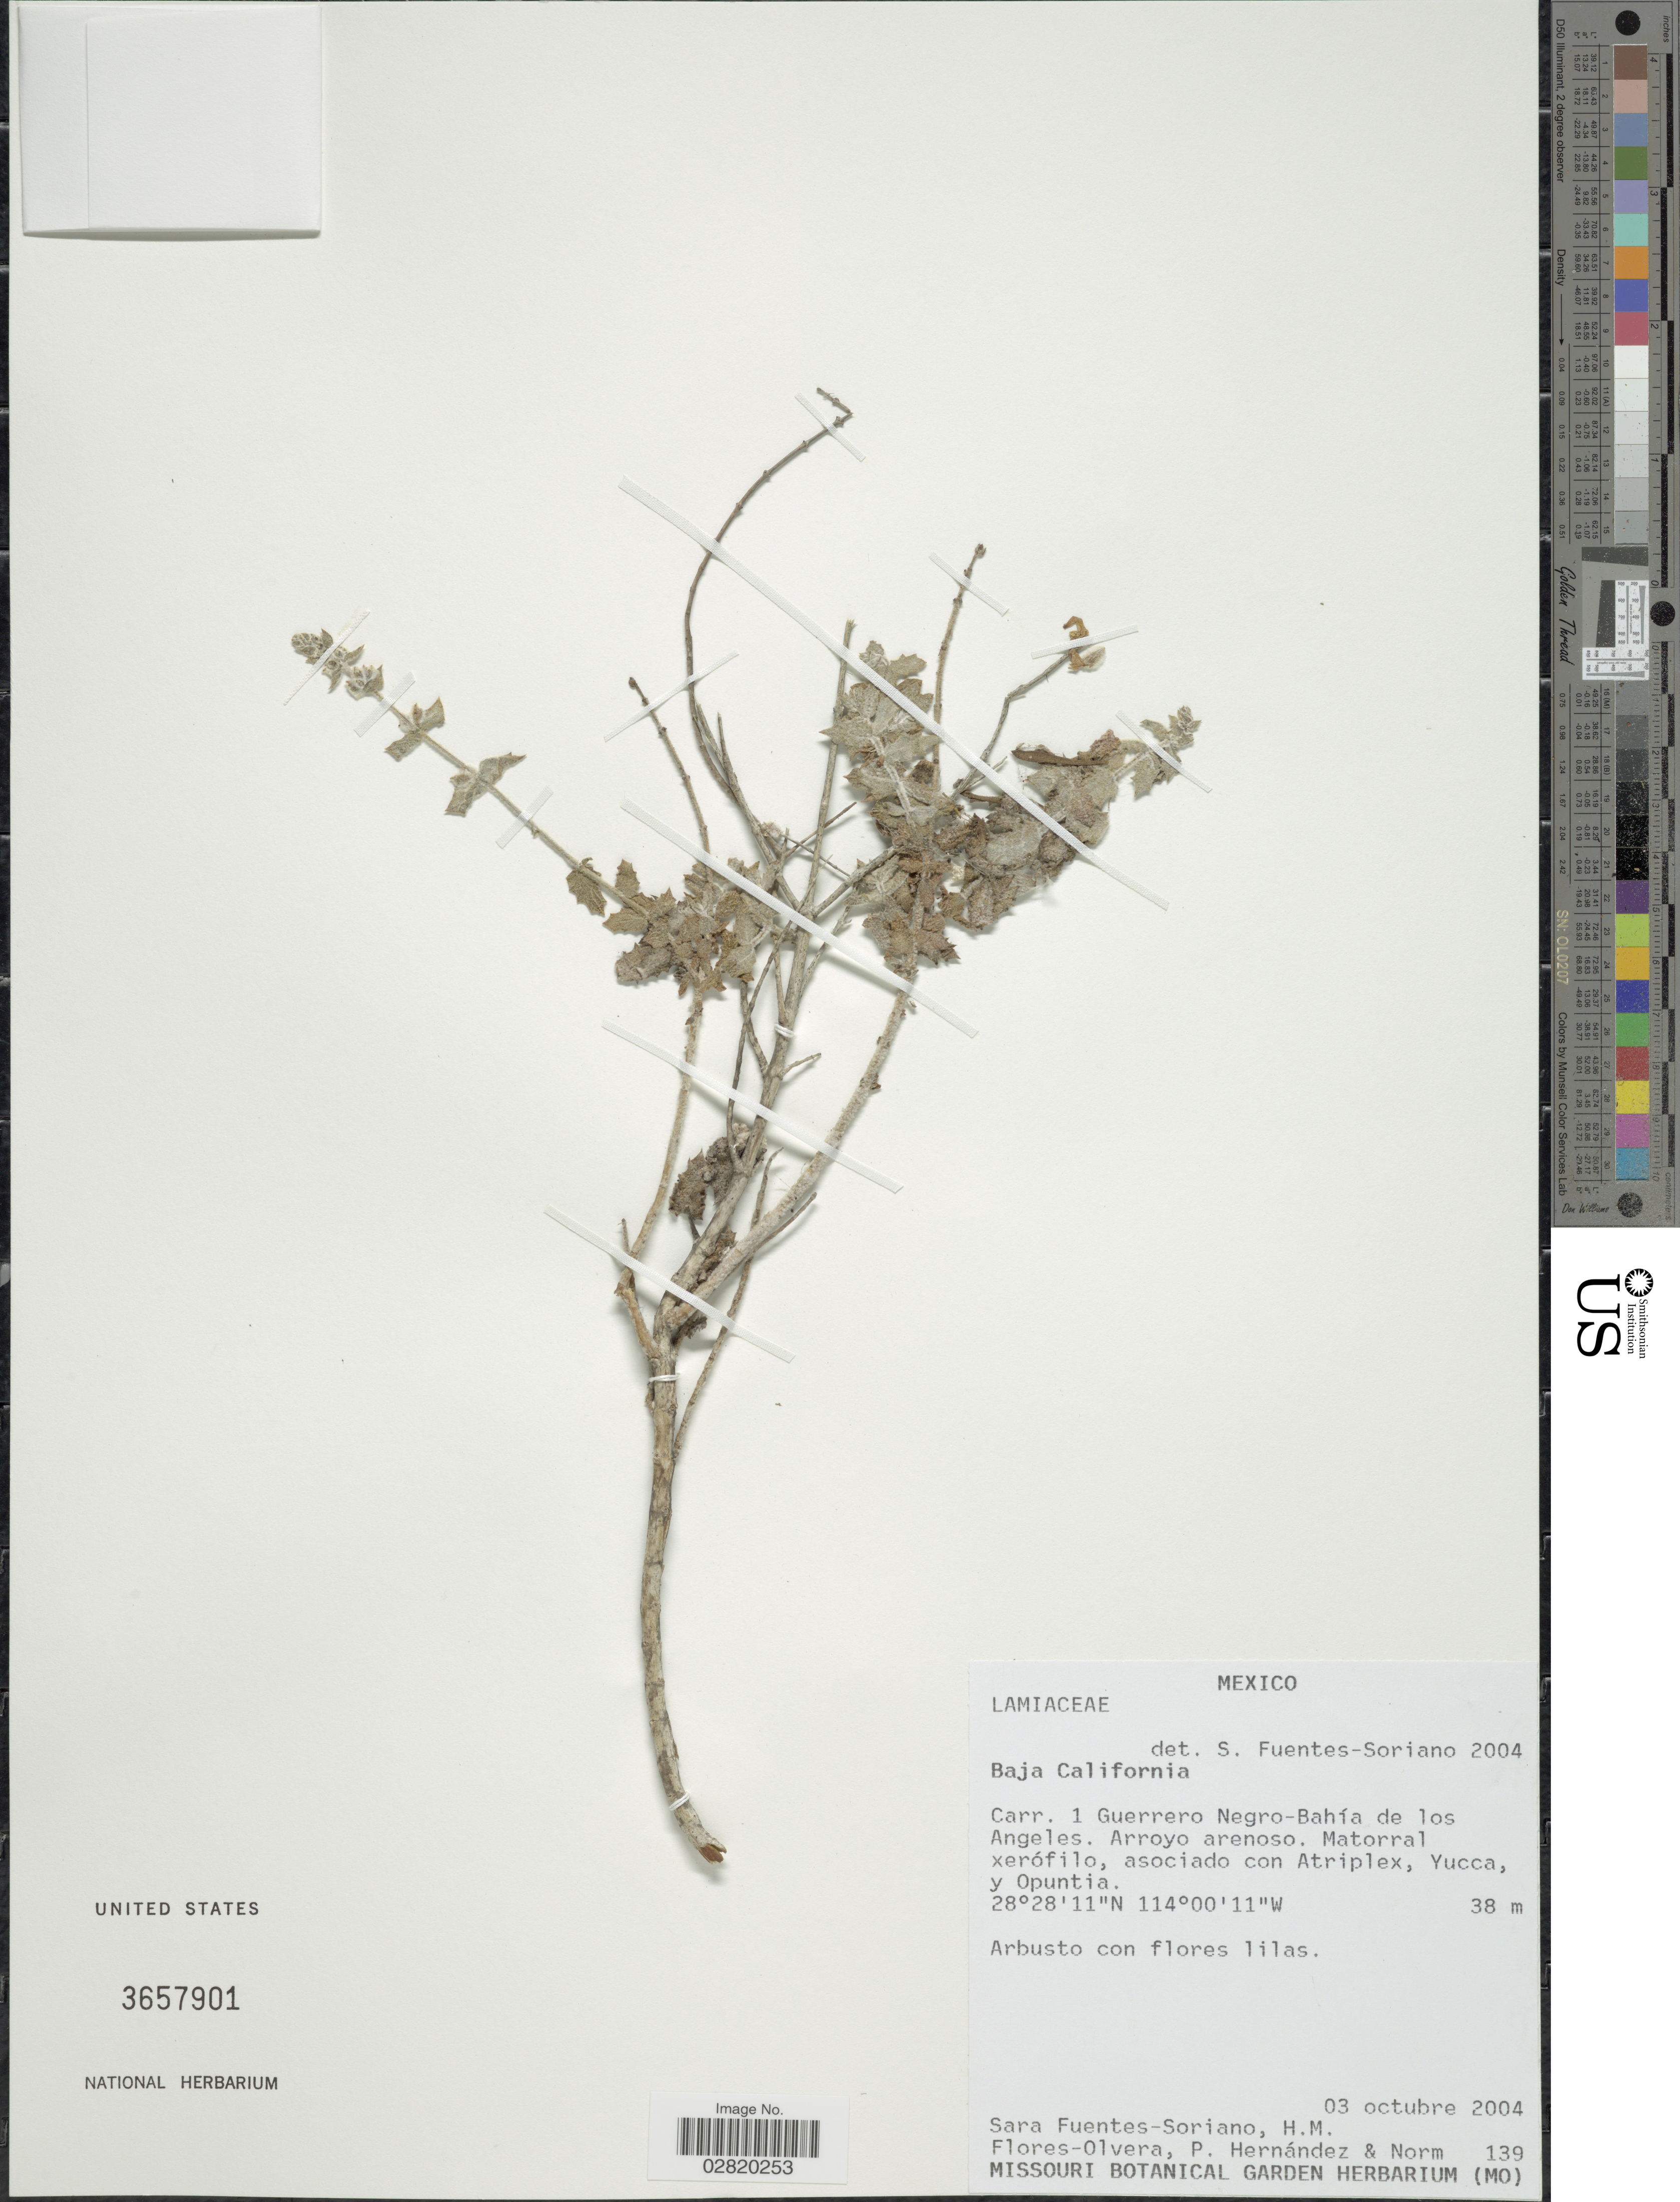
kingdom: Plantae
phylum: Tracheophyta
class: Magnoliopsida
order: Lamiales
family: Lamiaceae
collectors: S. Fuentes Soriano, H. Flores Olvera, P. Hernández & Norm.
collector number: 139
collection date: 2004-10-03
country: Mexico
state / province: Baja California Norte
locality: Carr. 1 Guerrero Negro- Bahía de los Angeles.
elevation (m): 38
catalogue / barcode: US 3657901